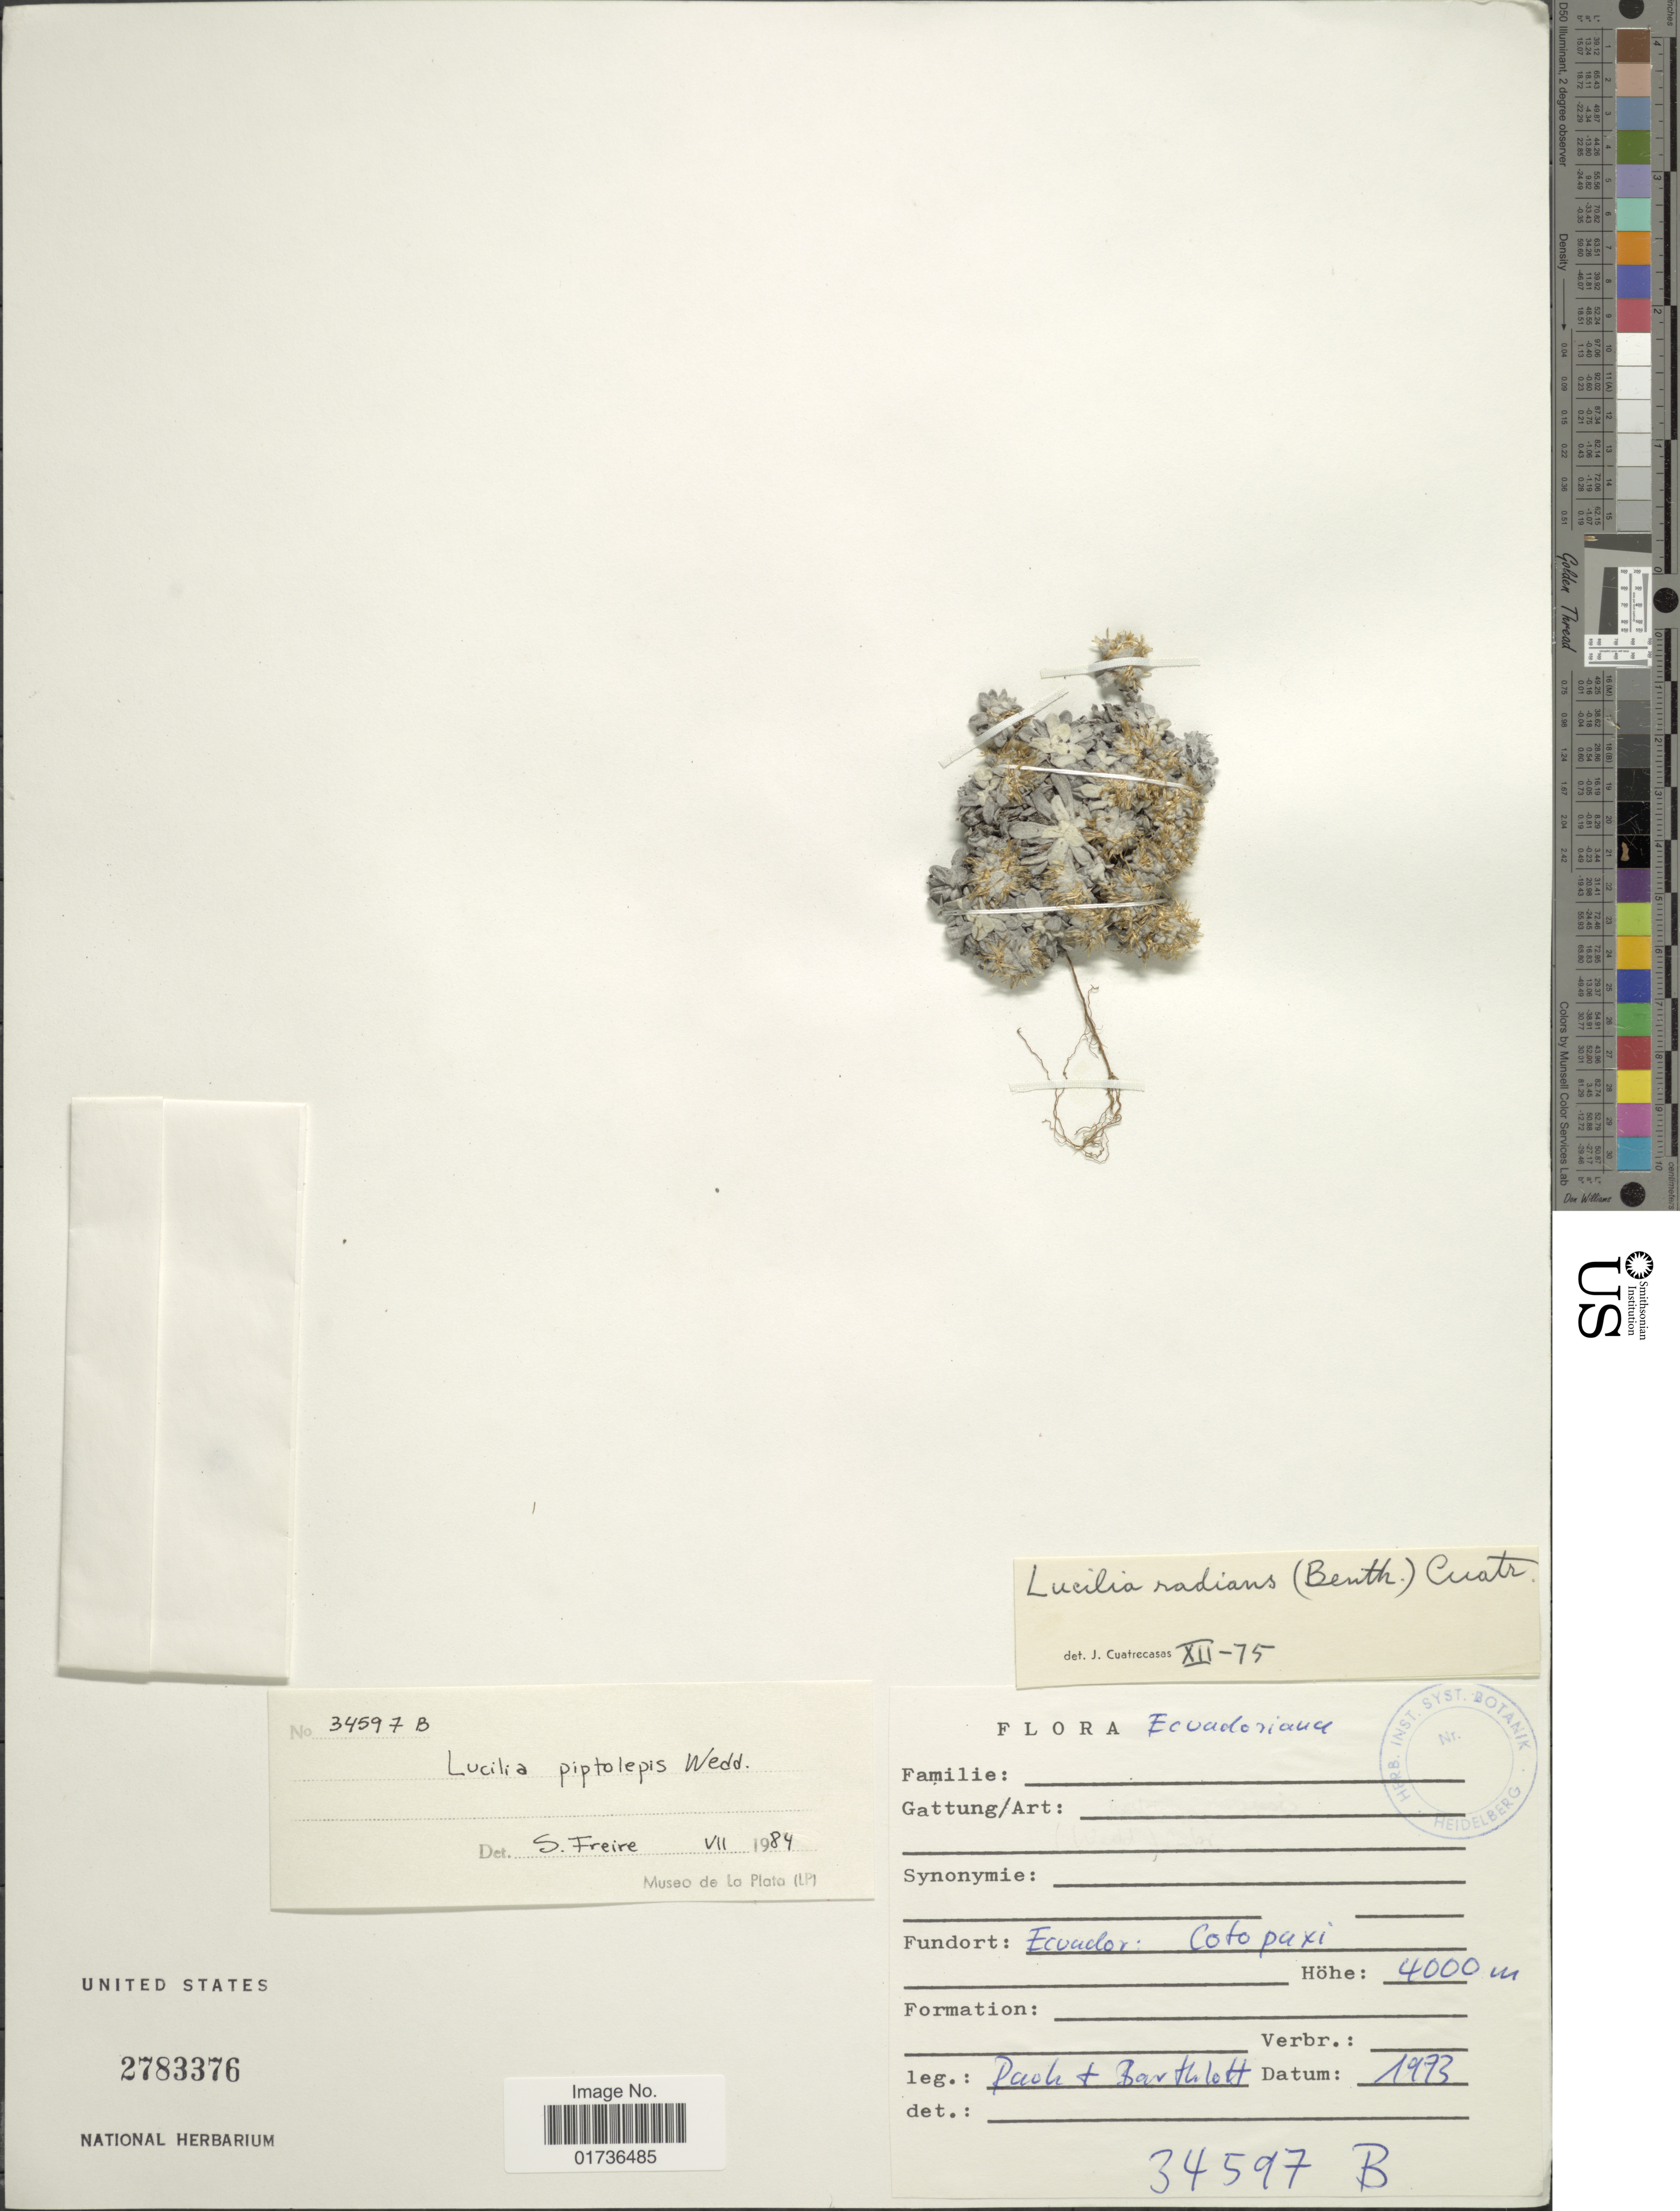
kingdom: Plantae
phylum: Tracheophyta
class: Magnoliopsida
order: Asterales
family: Asteraceae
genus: Mniodes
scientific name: Mniodes piptolepis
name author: (Wedd.) S.E. Freire et al.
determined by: Dillon, M. O.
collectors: Raoh & R. Barthlott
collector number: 34597B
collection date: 1973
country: Ecuador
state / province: Cotopaxi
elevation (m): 4000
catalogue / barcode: US 2783376